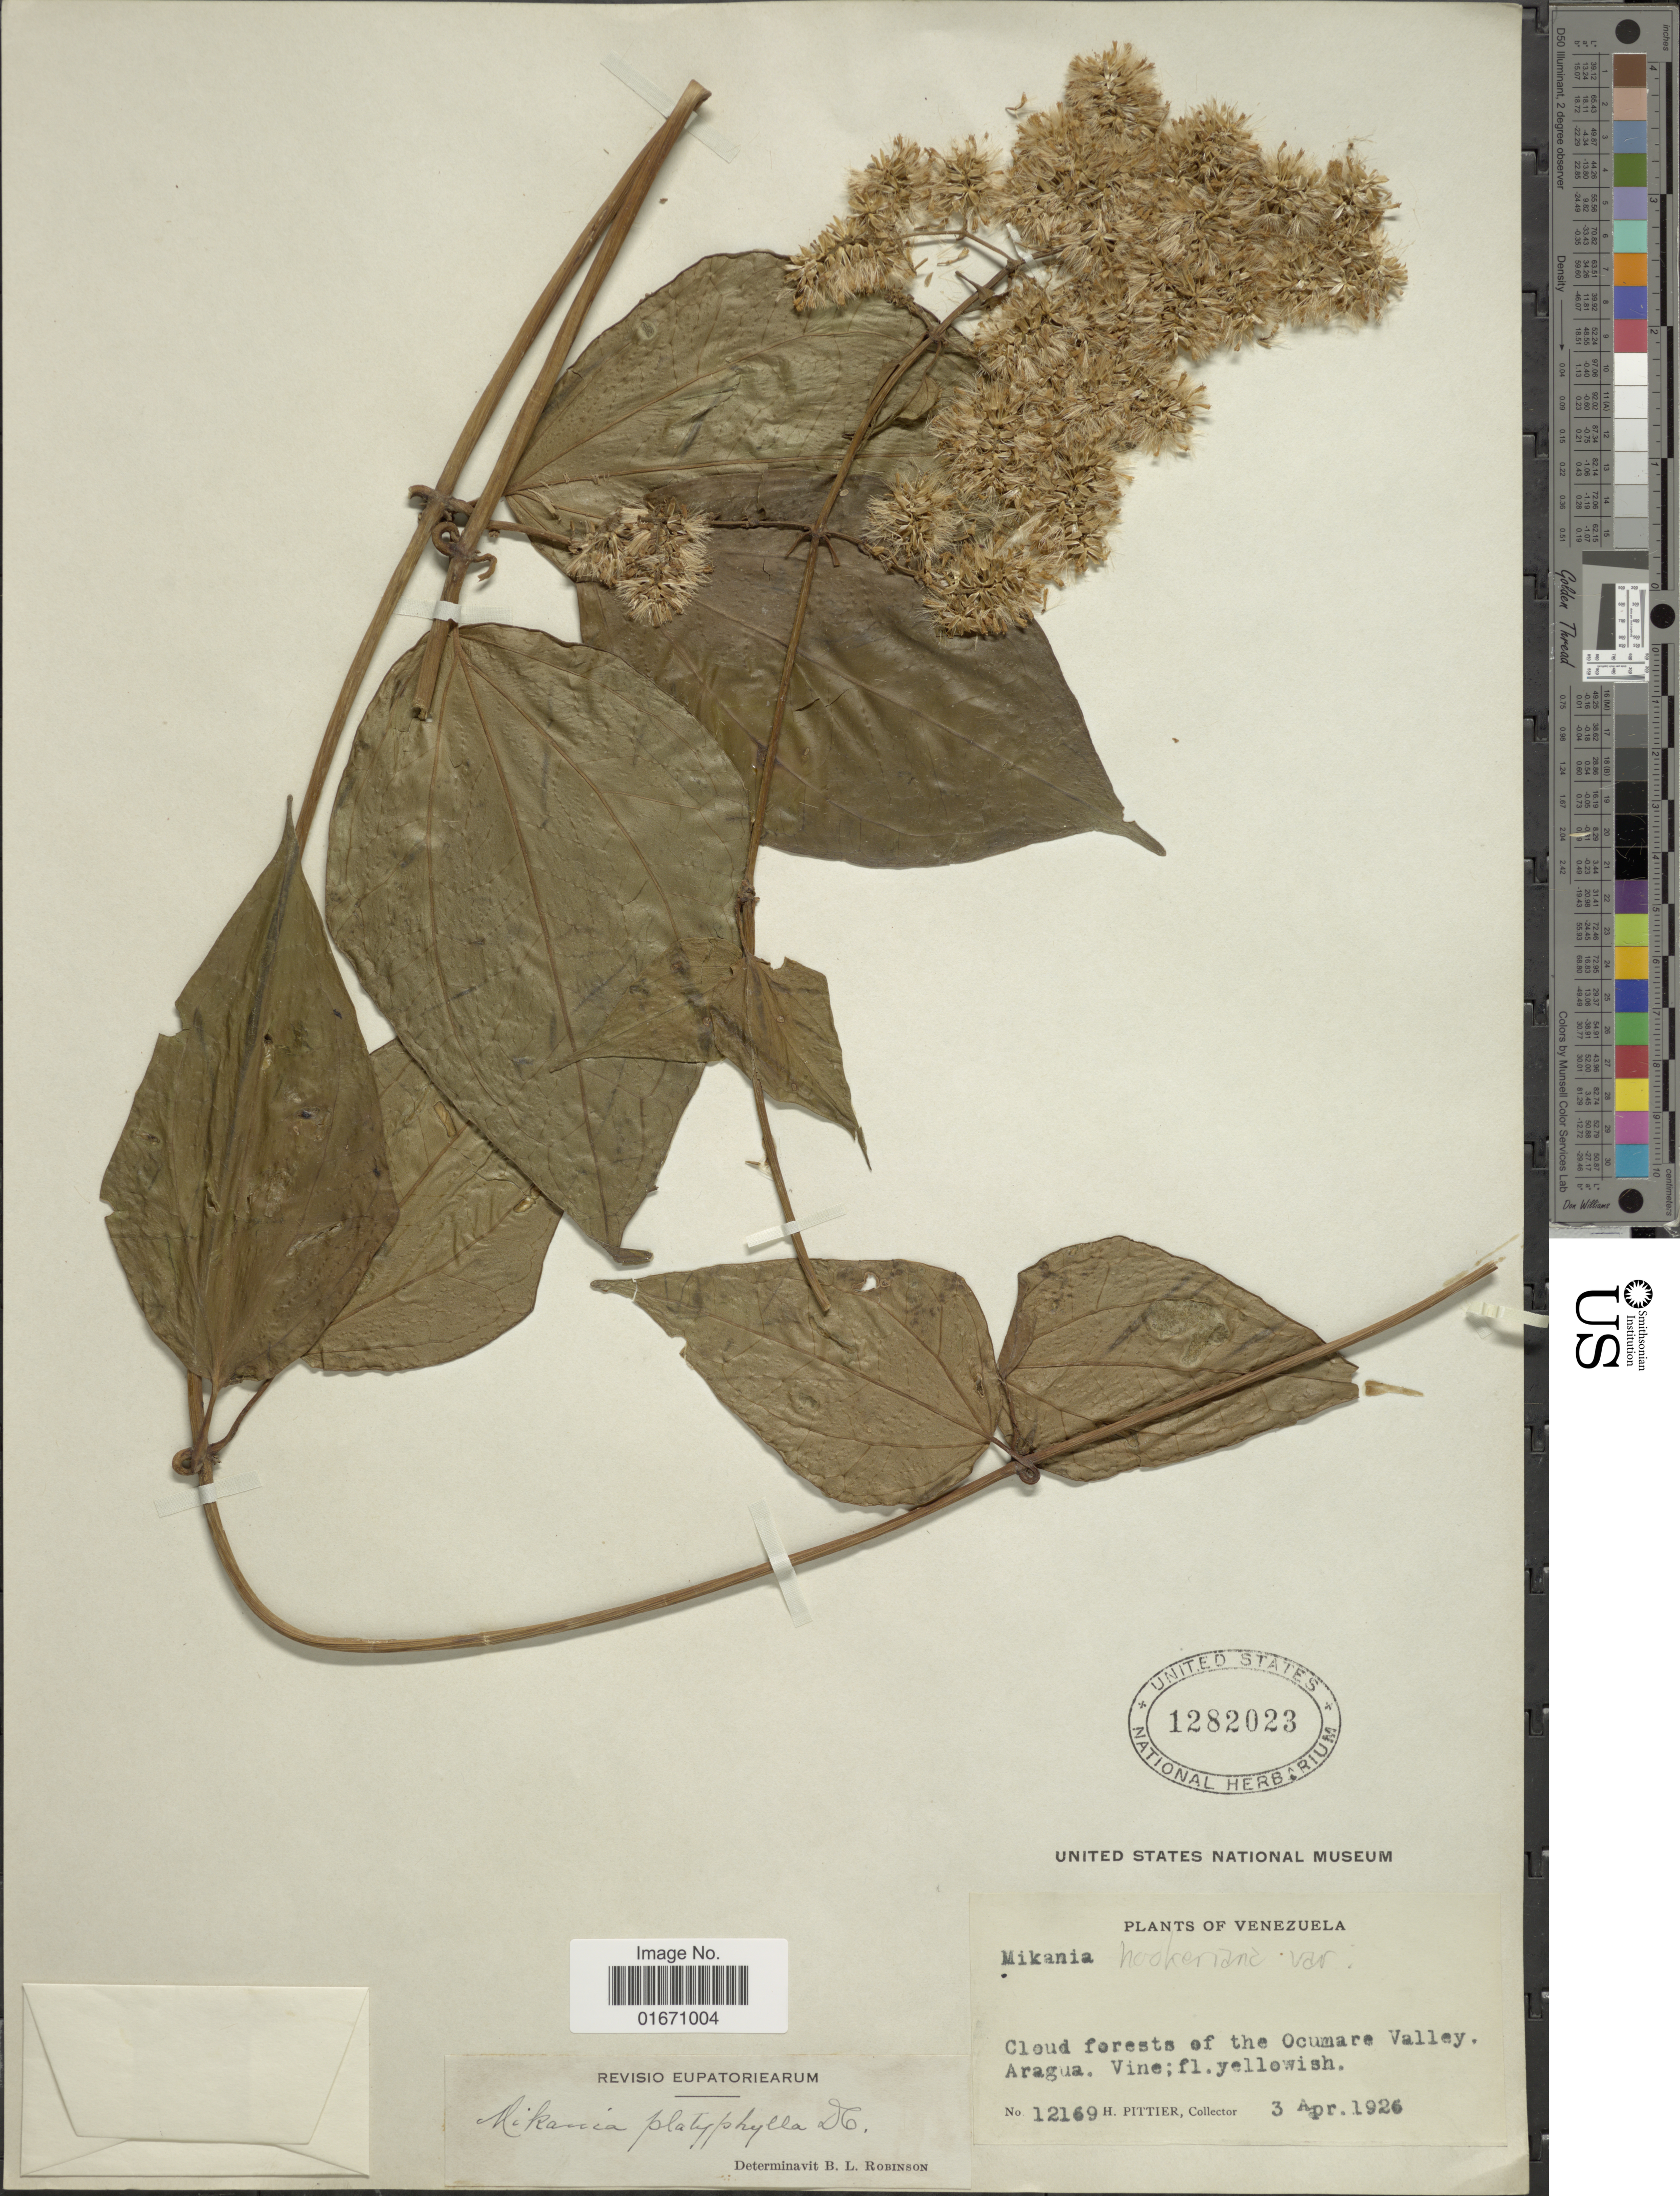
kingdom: Plantae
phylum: Tracheophyta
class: Magnoliopsida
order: Asterales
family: Asteraceae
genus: Mikania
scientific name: Mikania hookeriana var. platyphylla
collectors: H. F. Pittier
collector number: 12169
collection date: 1926-04-03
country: Venezuela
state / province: Aragua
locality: Cloud forests of the Ocumare Valley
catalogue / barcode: US 1282023